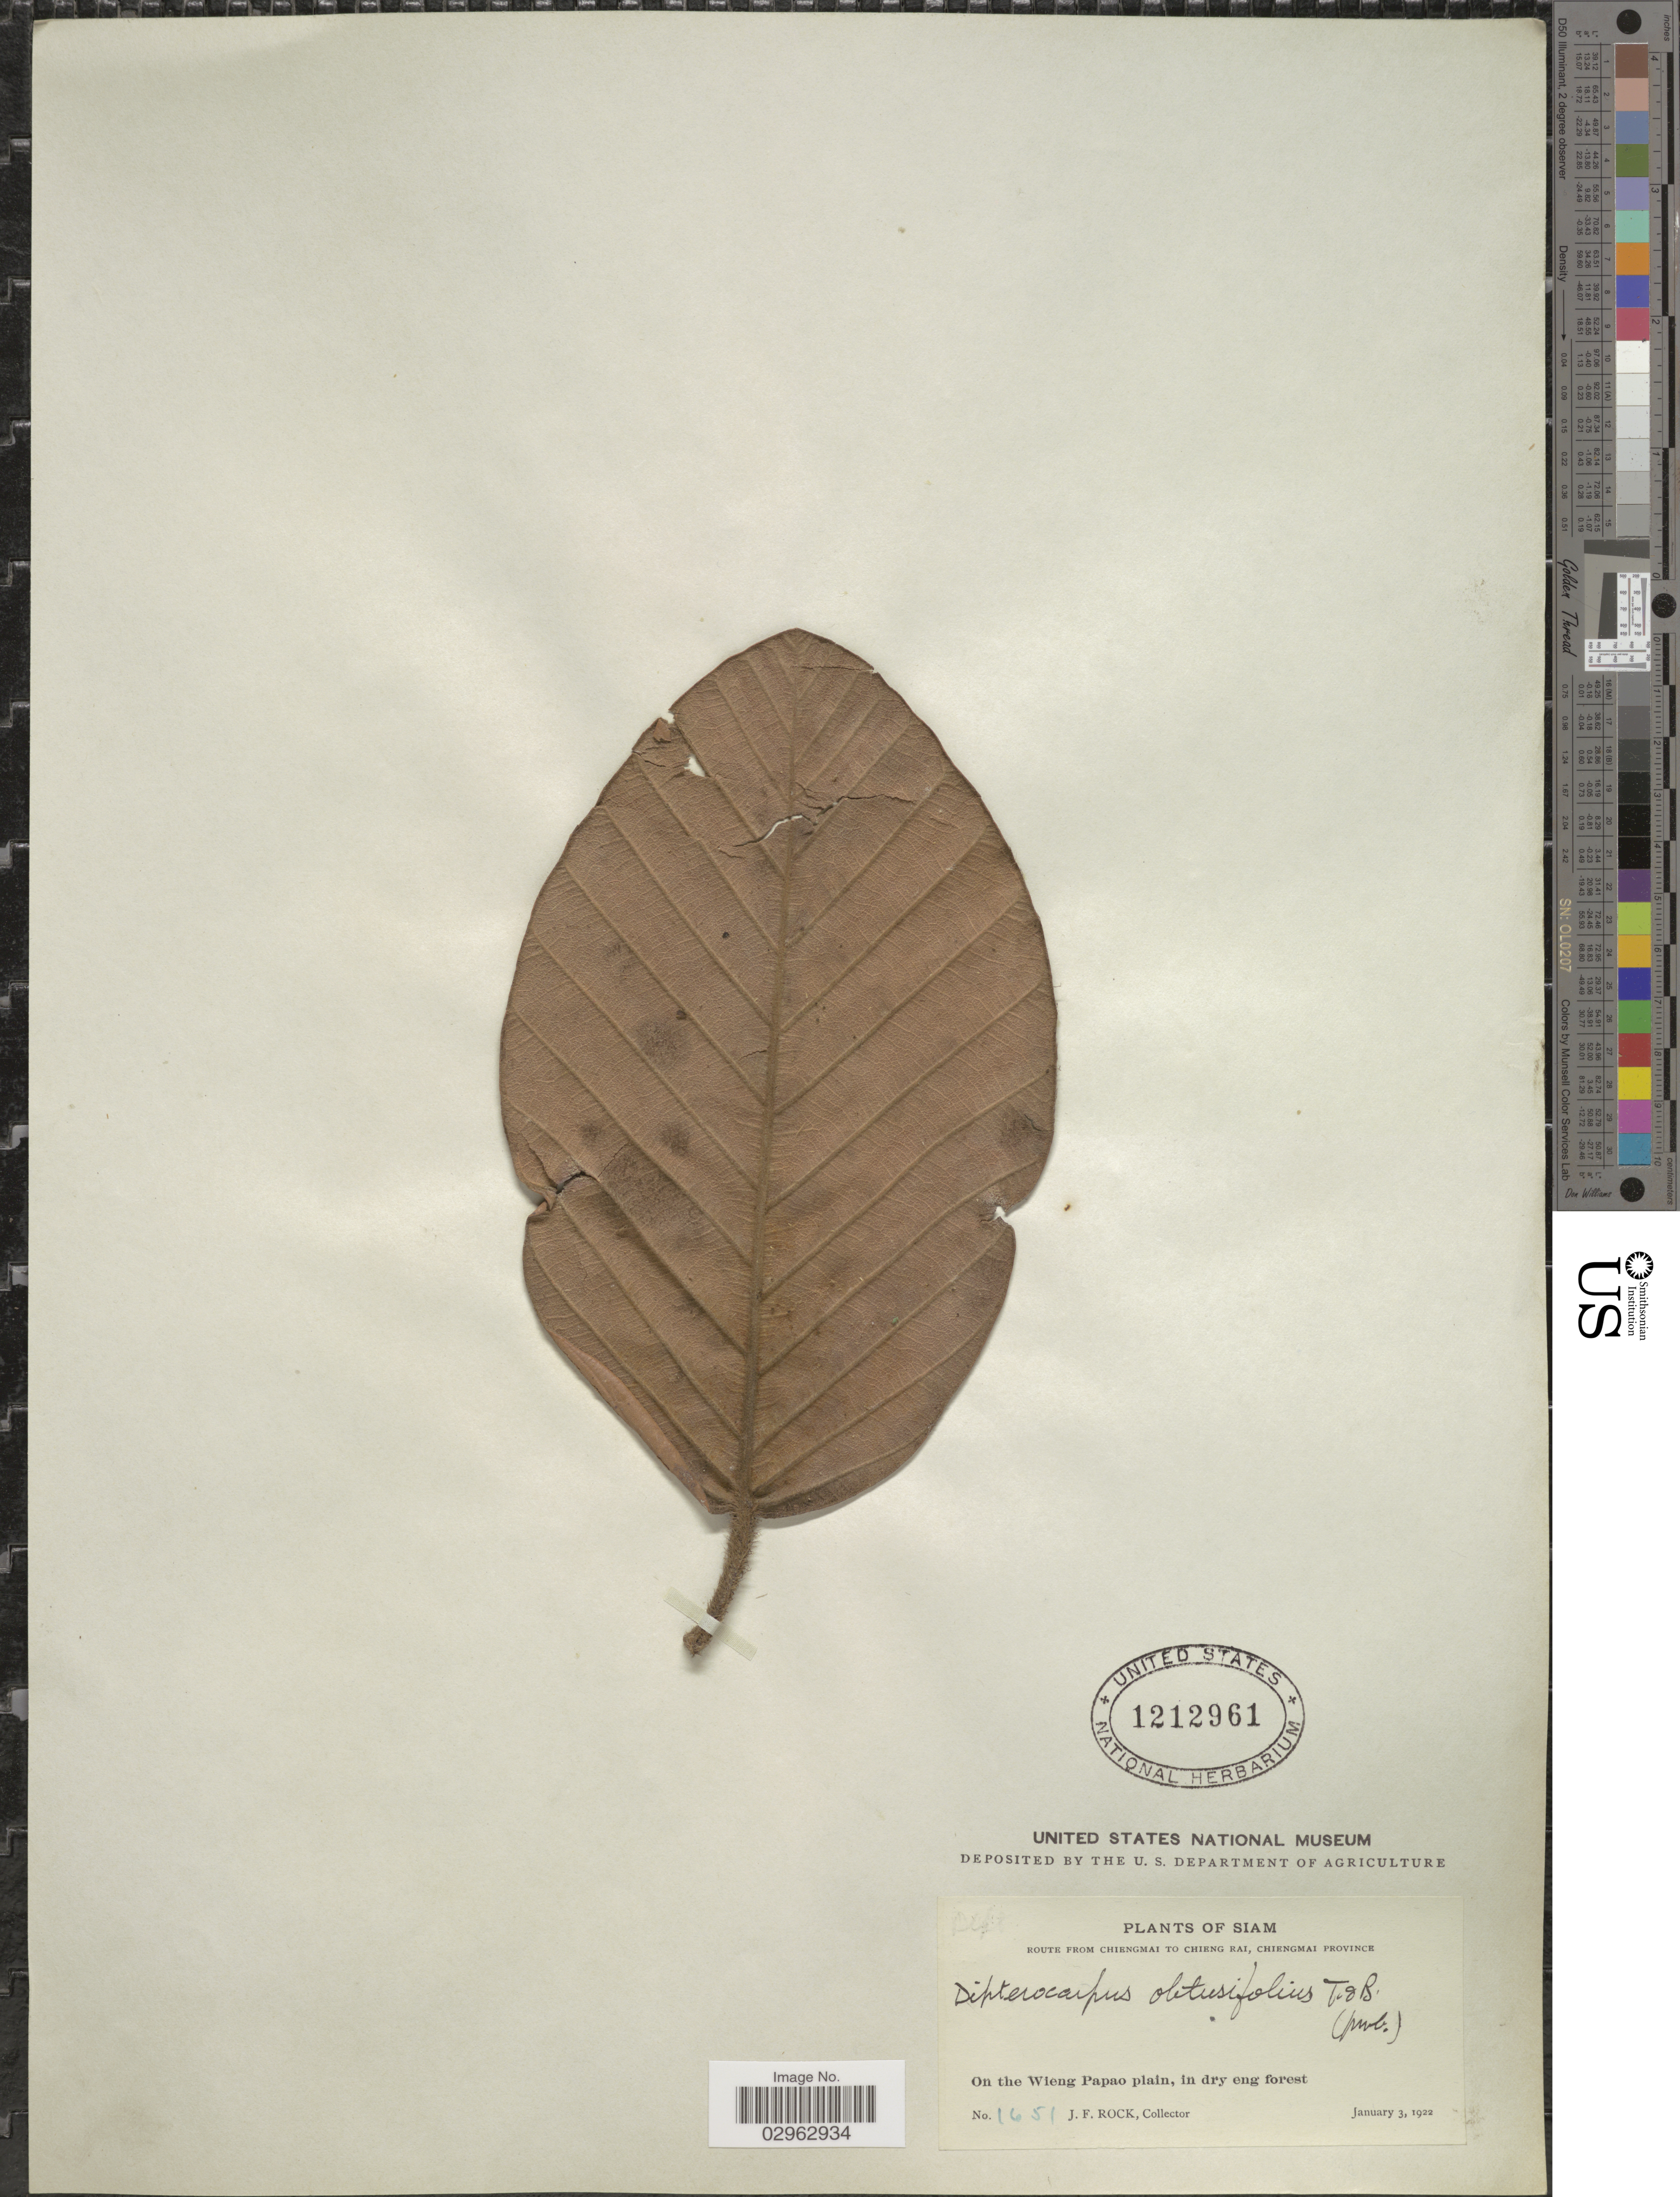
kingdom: Plantae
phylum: Tracheophyta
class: Magnoliopsida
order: Malvales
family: Dipterocarpaceae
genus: Dipterocarpus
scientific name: Dipterocarpus obtusifolius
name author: Teijsm. ex Miq.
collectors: J. Rock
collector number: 1651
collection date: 1922-01-03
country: Thailand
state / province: Chiang Mai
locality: Route from Chiengmai to Chieng Rai, Chiengmai Province. Siam. On the Wieng Papao plain.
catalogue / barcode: US 1212961